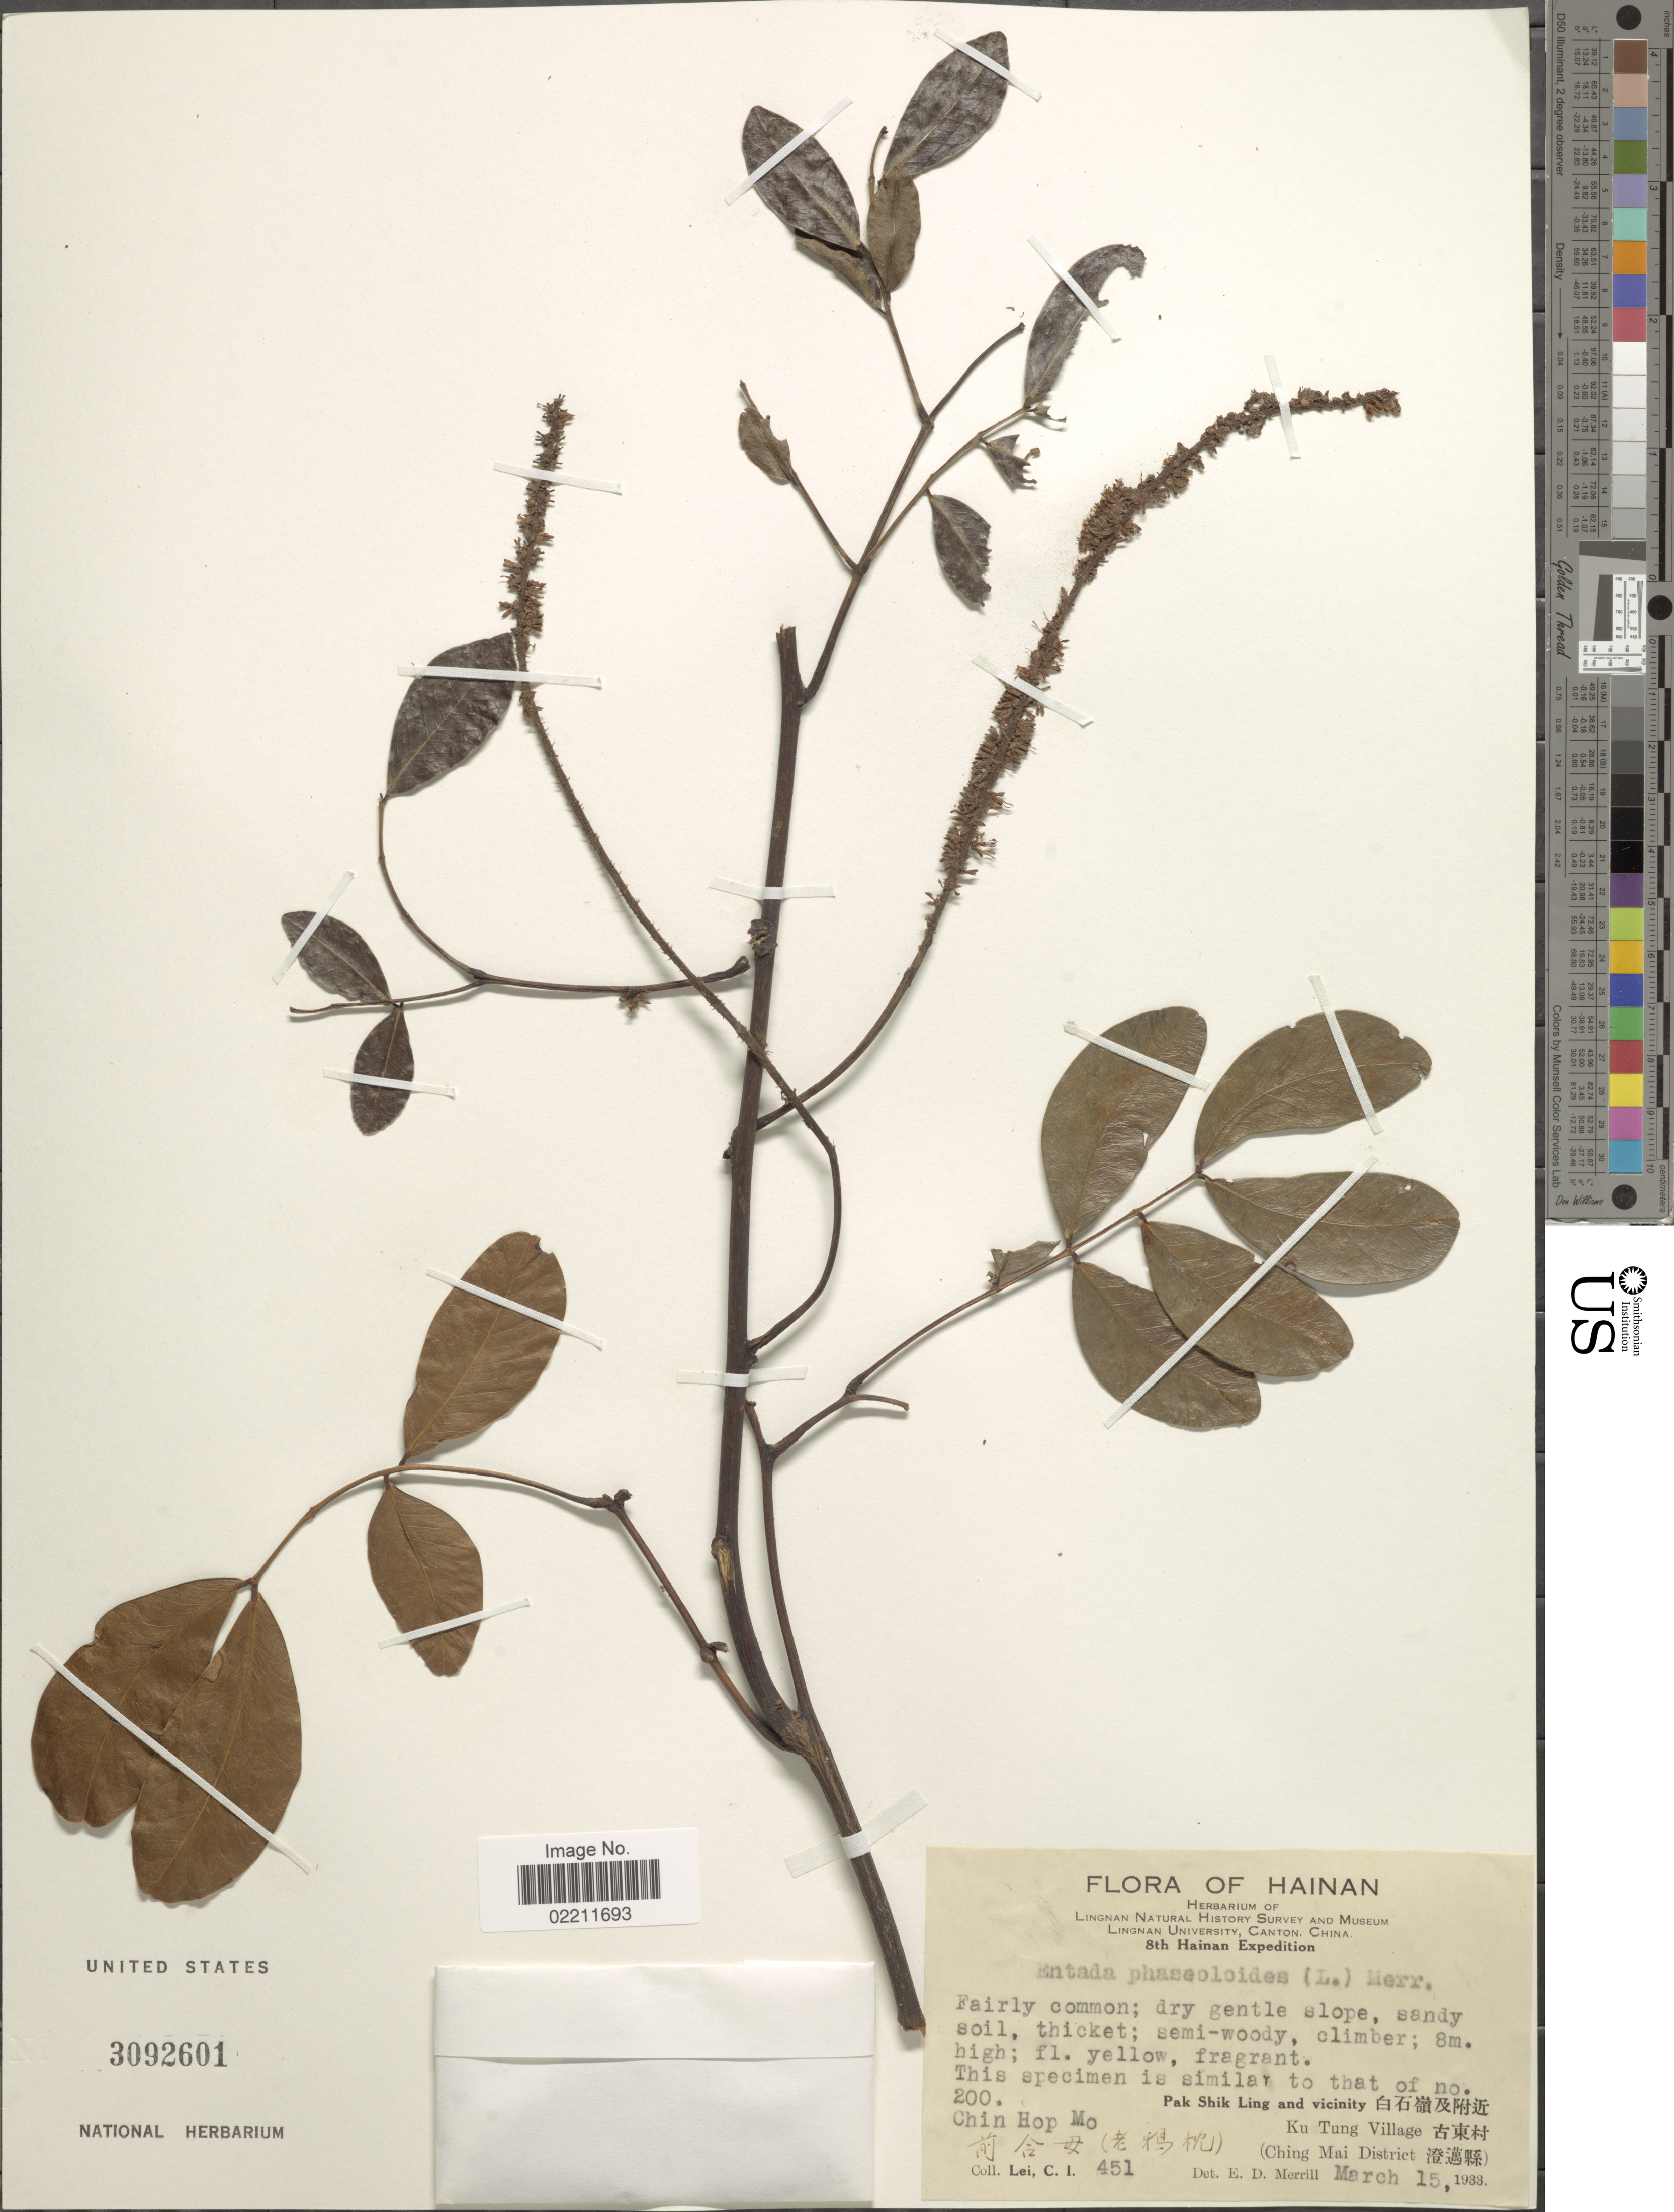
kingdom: Plantae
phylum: Tracheophyta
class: Magnoliopsida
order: Fabales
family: Fabaceae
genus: Entada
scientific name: Entada rheedei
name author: Spreng.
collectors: C. I. Lei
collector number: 451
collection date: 1933-03-15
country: China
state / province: Hainan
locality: Hainan, Pak Shik Ling and vicinity X, Ku Tung village X, (Ching Mai District X). Chin Hop Mo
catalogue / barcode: US 3092601